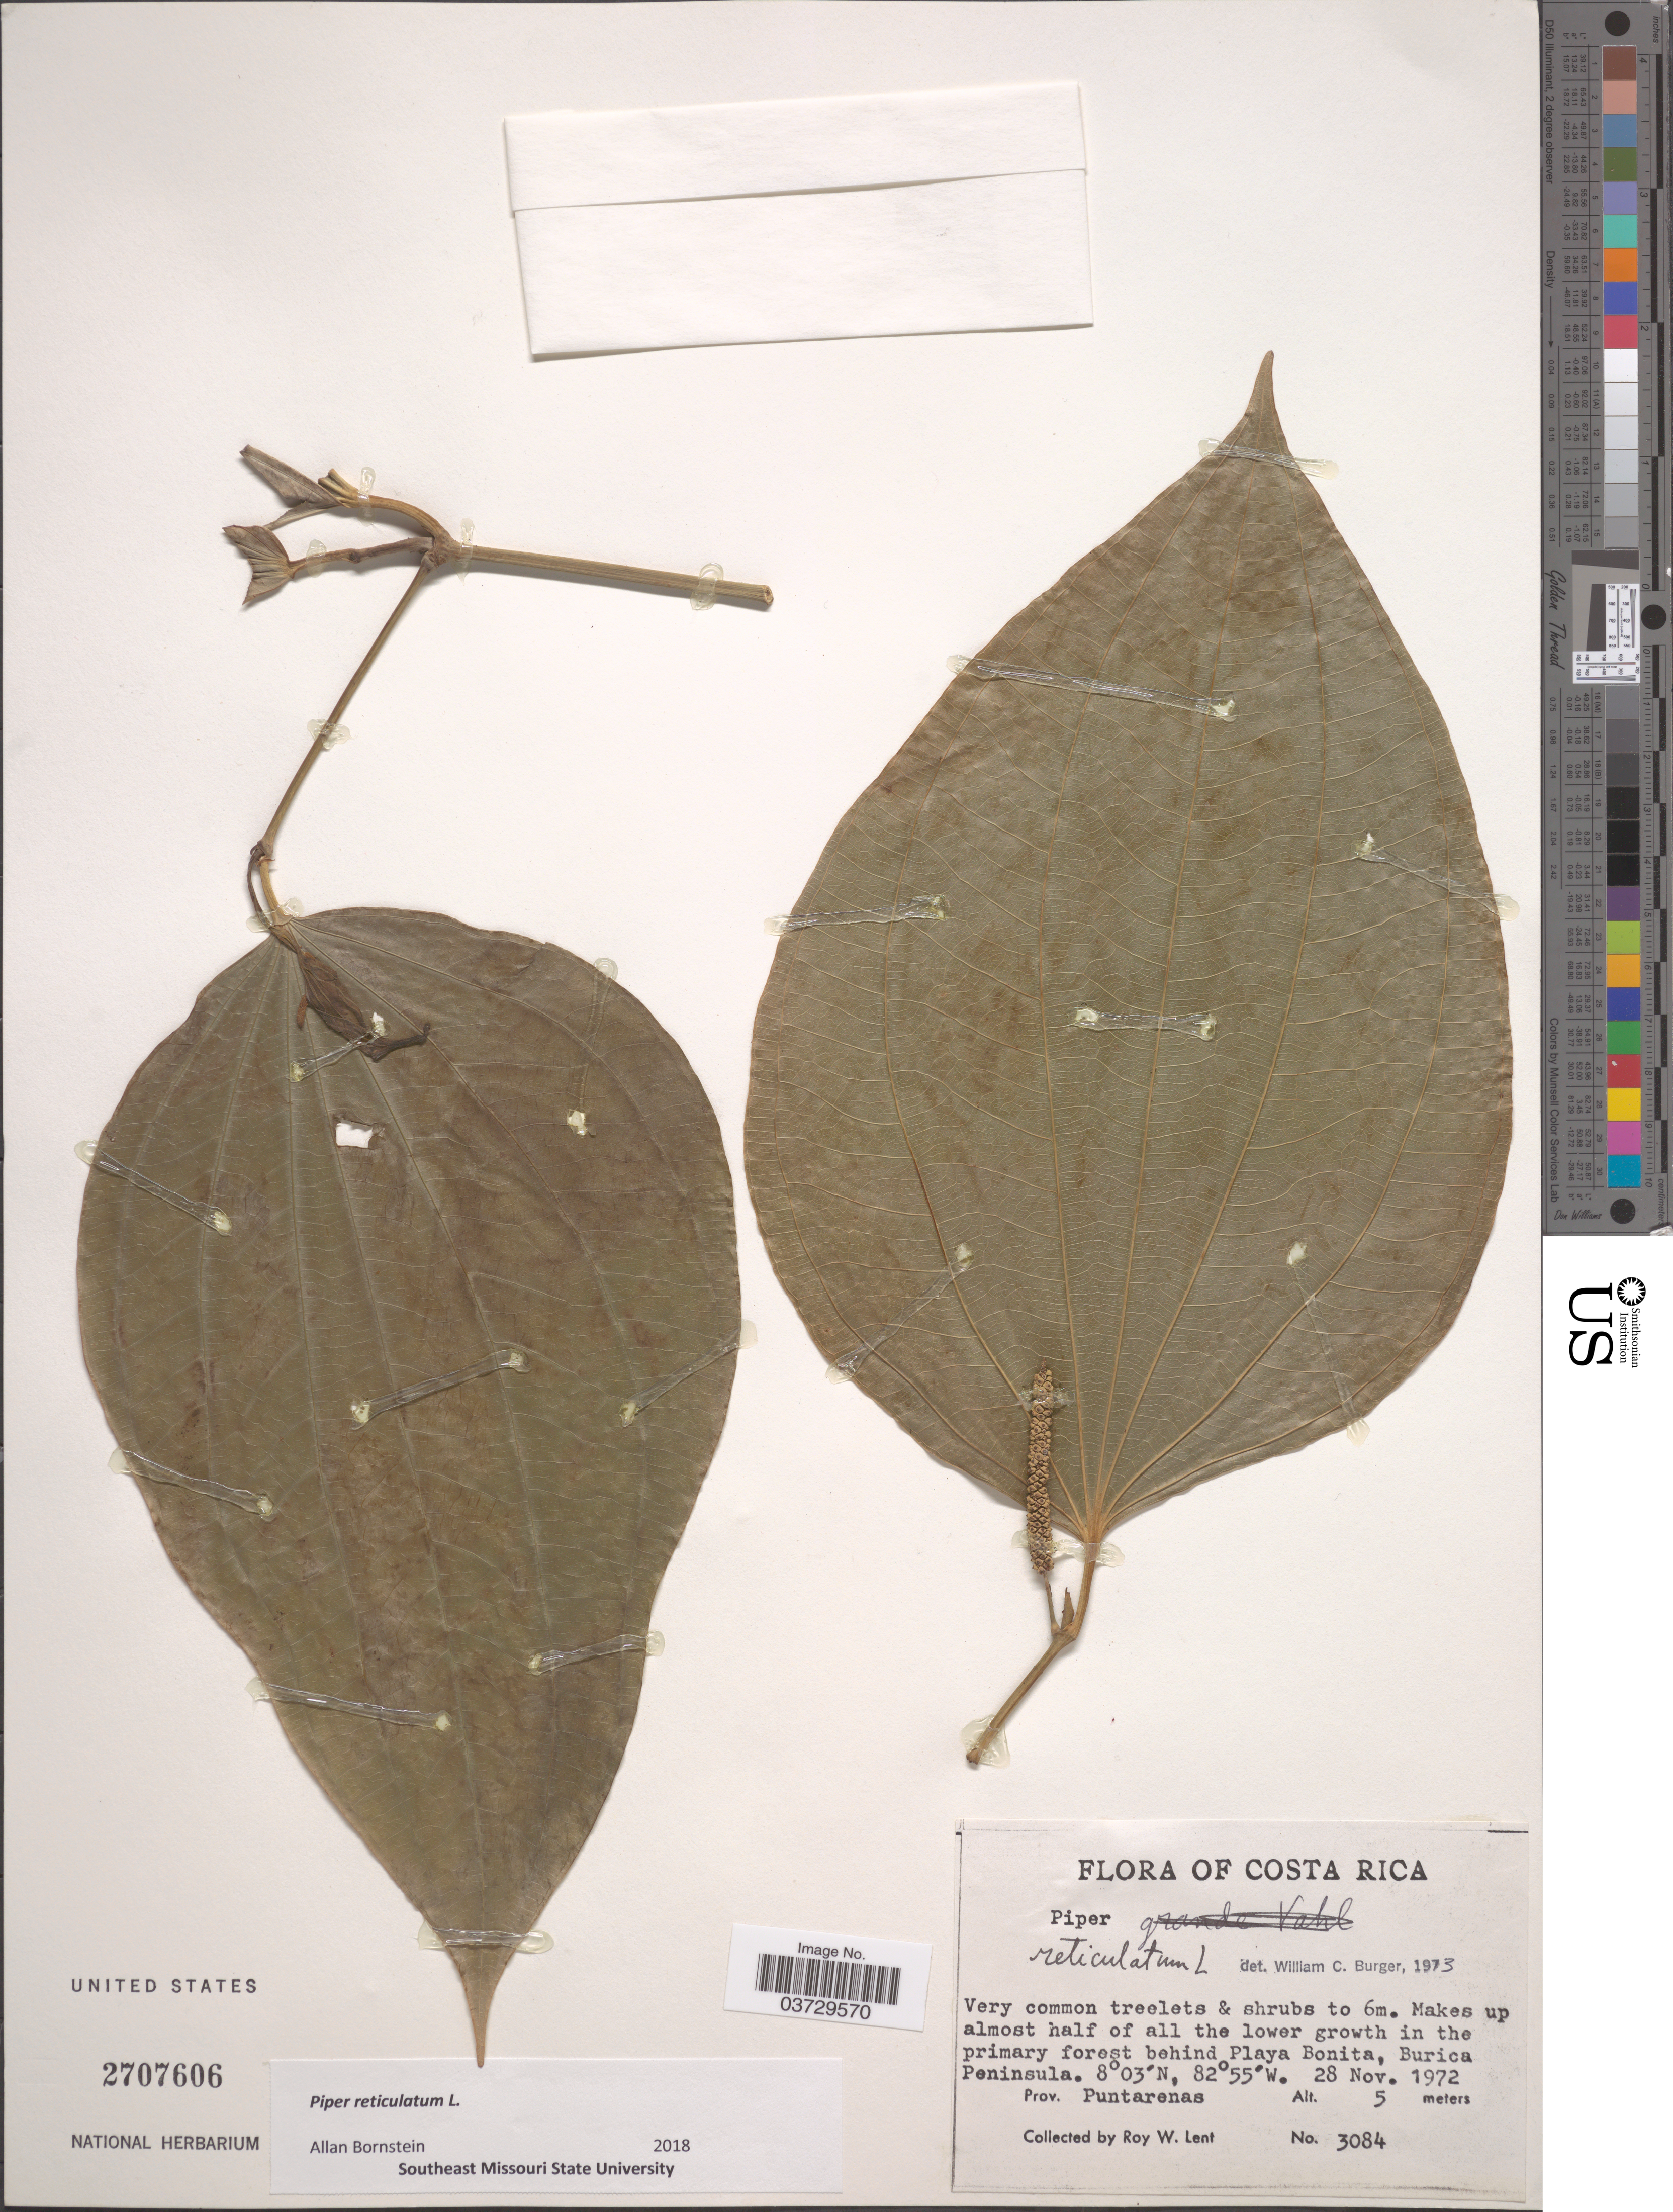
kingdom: Plantae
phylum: Tracheophyta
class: Magnoliopsida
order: Piperales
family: Piperaceae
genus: Piper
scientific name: Piper reticulatum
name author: L.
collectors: R. W. Lent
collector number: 3084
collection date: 1972-11-28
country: Costa Rica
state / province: Puntarenas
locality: Behind Playa Bonita, Burica Peninsula.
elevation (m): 5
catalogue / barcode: US 2707606